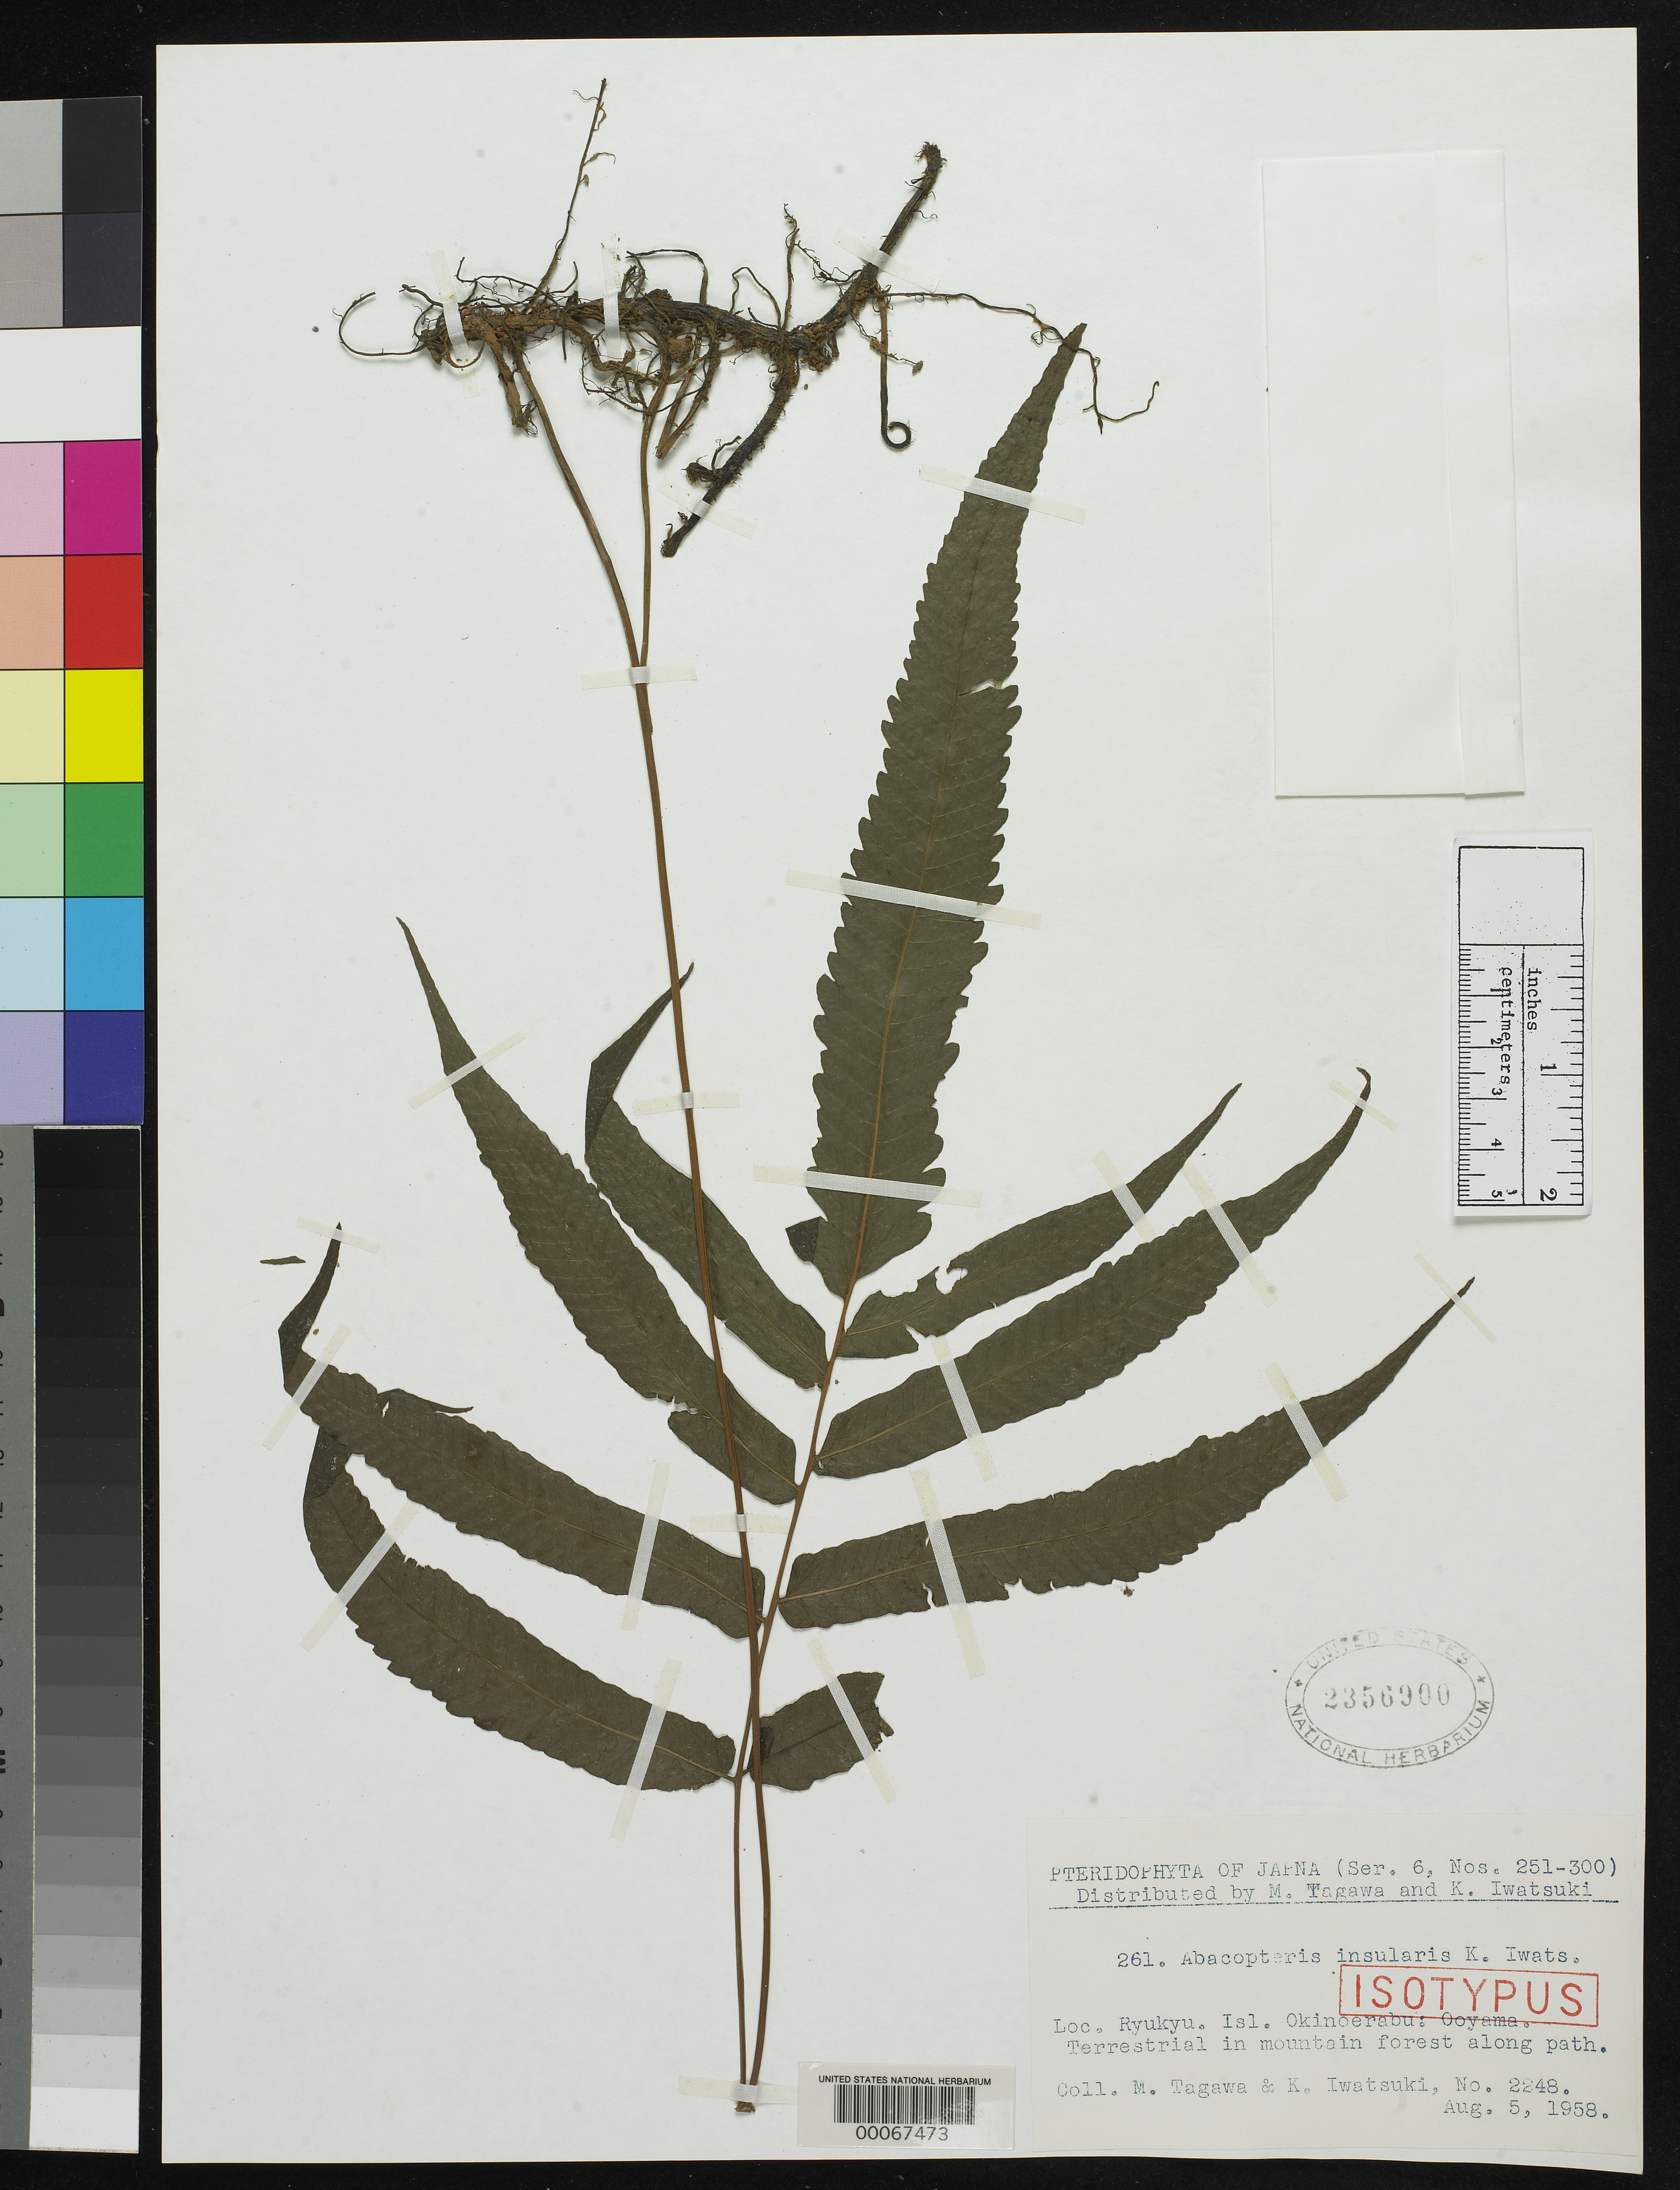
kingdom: Plantae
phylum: Tracheophyta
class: Polypodiopsida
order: Polypodiales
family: Thelypteridaceae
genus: Abacopteris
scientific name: Abacopteris insularis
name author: K. Iwats.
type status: Isotype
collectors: M. Tagawa & K. Iwatsuki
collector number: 2248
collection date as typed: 05 Aug 1958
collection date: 1958-08-05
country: Japan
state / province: Okinawa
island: Okino-Erabu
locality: Ooyama.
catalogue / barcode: US 2356900